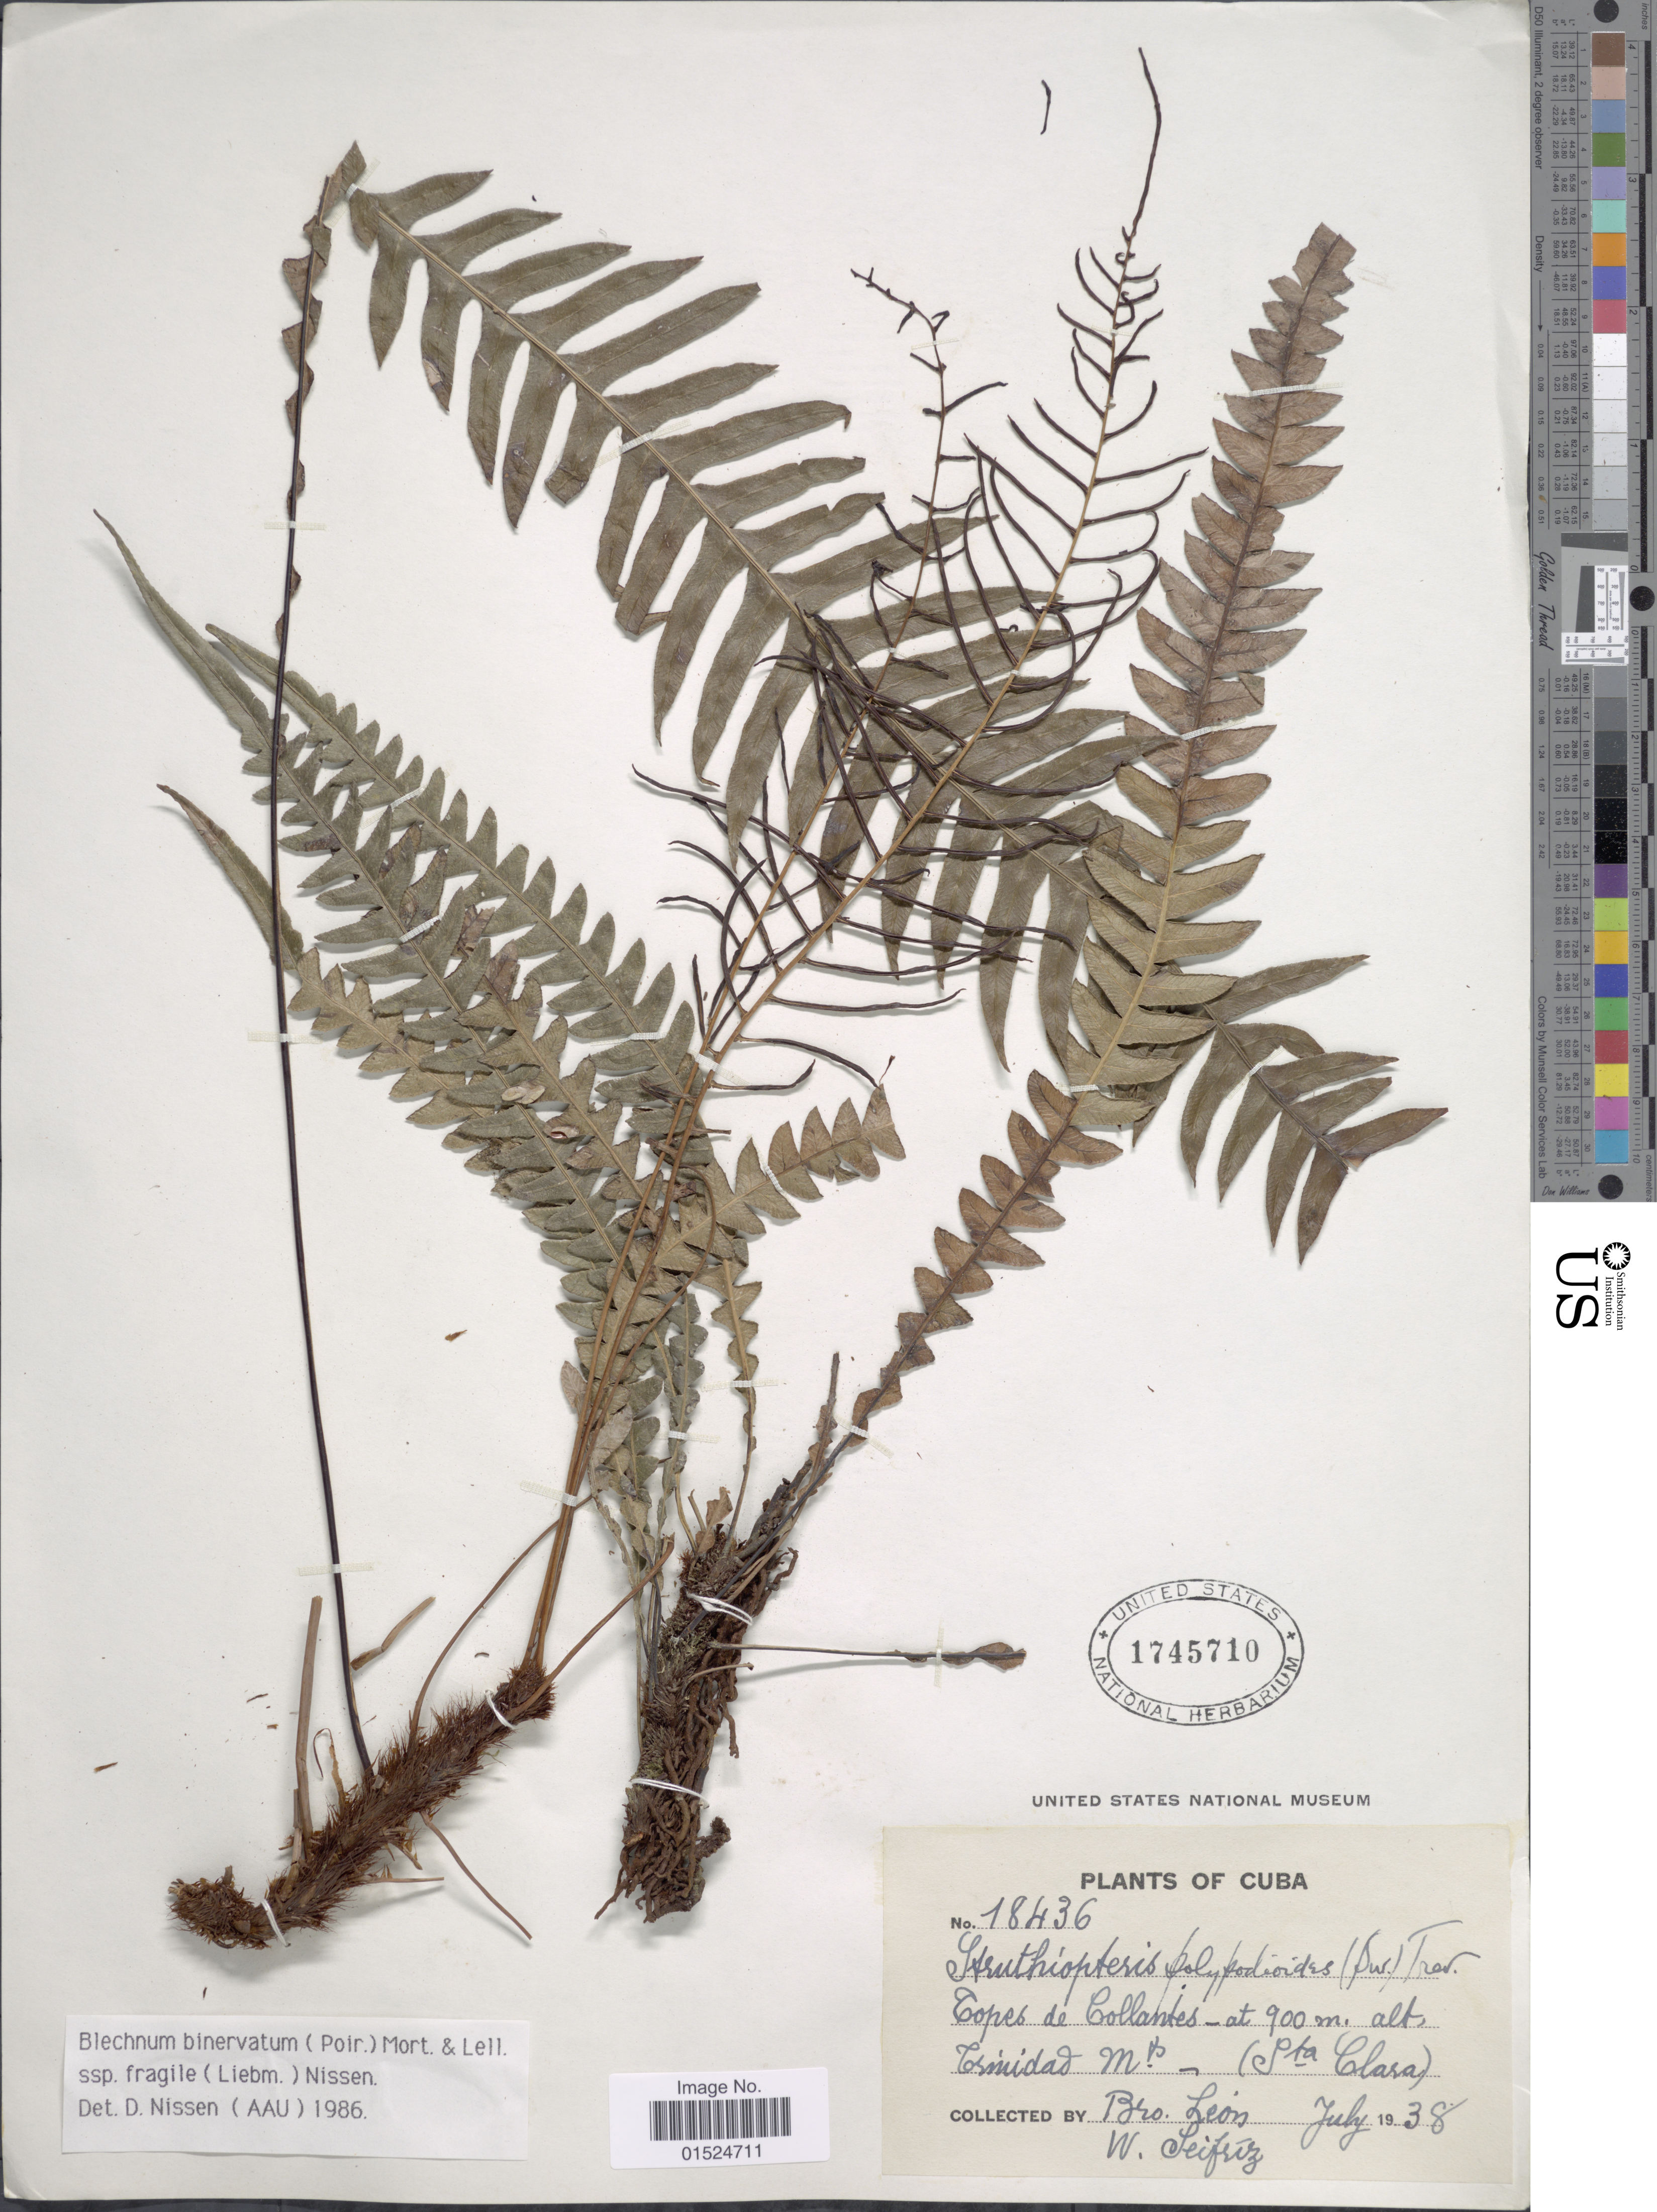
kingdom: Plantae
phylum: Tracheophyta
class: Polypodiopsida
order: Polypodiales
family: Blechnaceae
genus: Blechnum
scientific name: Blechnum fragile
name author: (Liebm.) C.V. Morton & Lellinger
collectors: Bro. León & W. Seifriz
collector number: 18436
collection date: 1938-07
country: Cuba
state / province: Las Villas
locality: Copes de Collantes, Trinidad Mts - (Sta Clara)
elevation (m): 900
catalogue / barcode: US 1745710